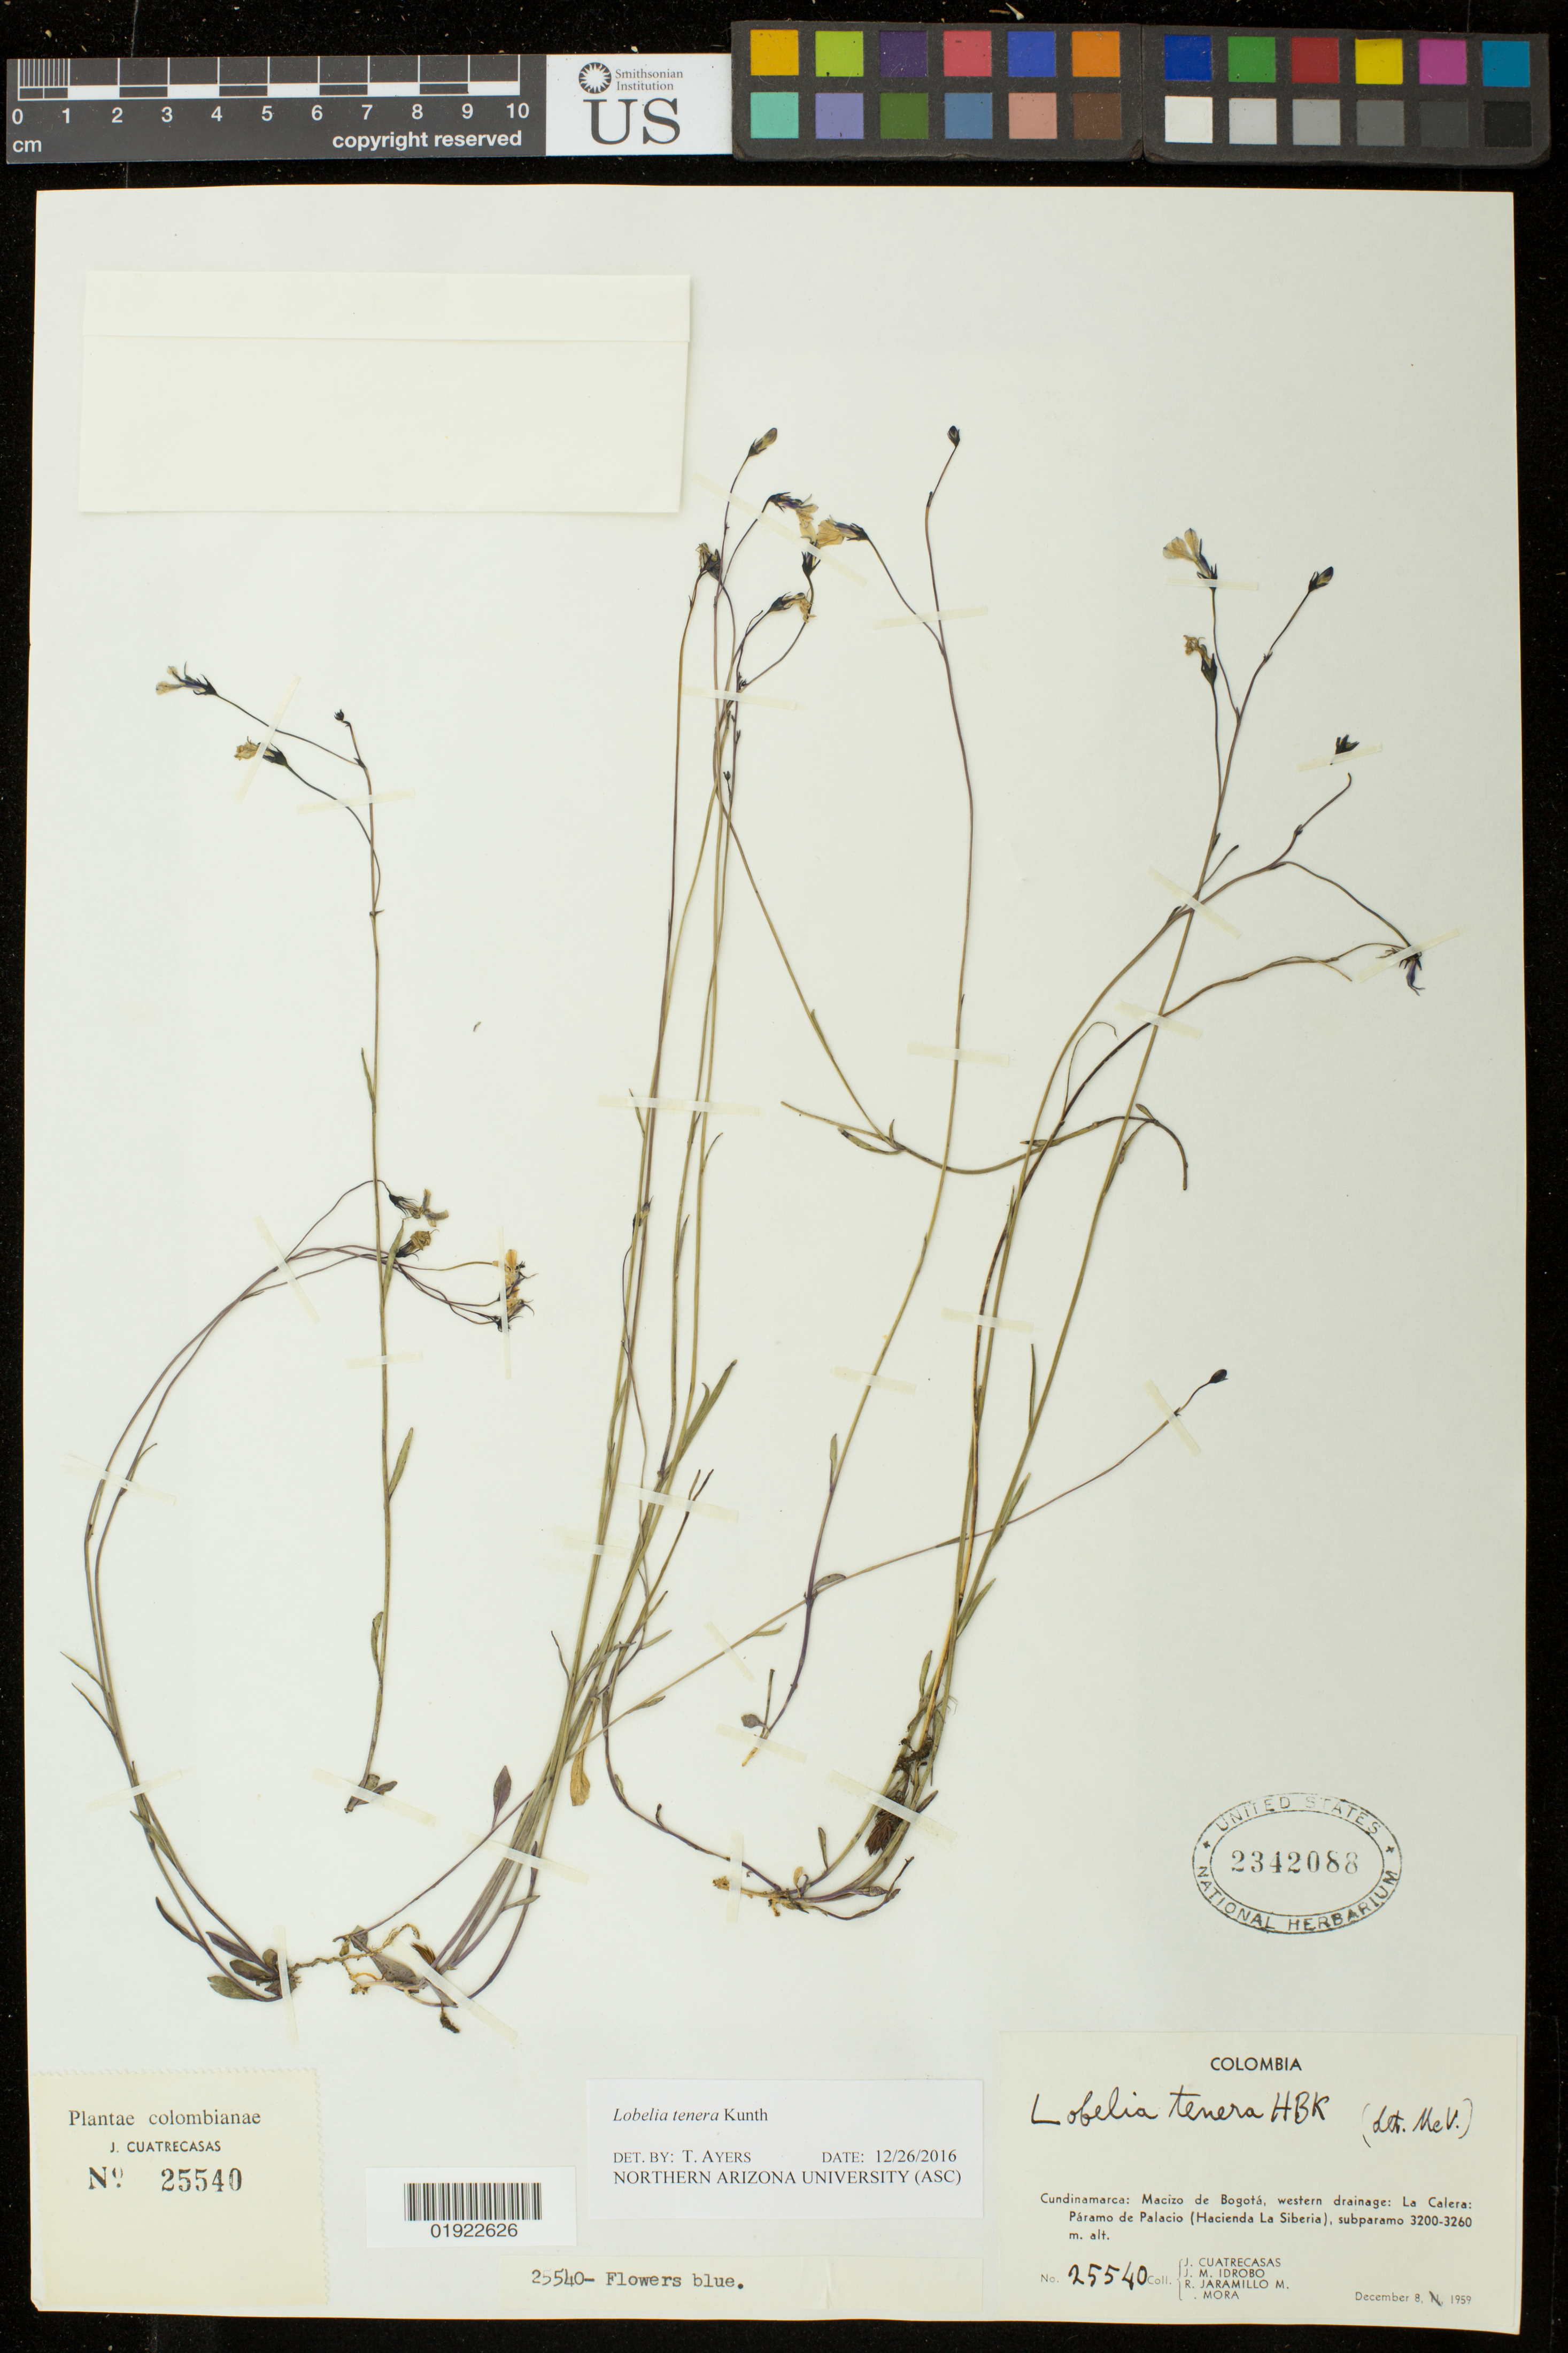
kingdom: Plantae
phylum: Tracheophyta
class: Magnoliopsida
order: Asterales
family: Campanulaceae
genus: Lobelia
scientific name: Lobelia tenera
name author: Kunth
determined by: Ayers, Tina J.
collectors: J. Cuatrecasas, J. M. Idrobo, R. Jaramillo & Mora, --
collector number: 25540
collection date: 1959-12-08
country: Colombia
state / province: Cundinamarca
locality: Macizo de Bogota, western drainage: La Calera: Paramo de Palacio (Hacienda La Siberia).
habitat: Subparamo.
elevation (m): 3200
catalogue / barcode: US 2342088